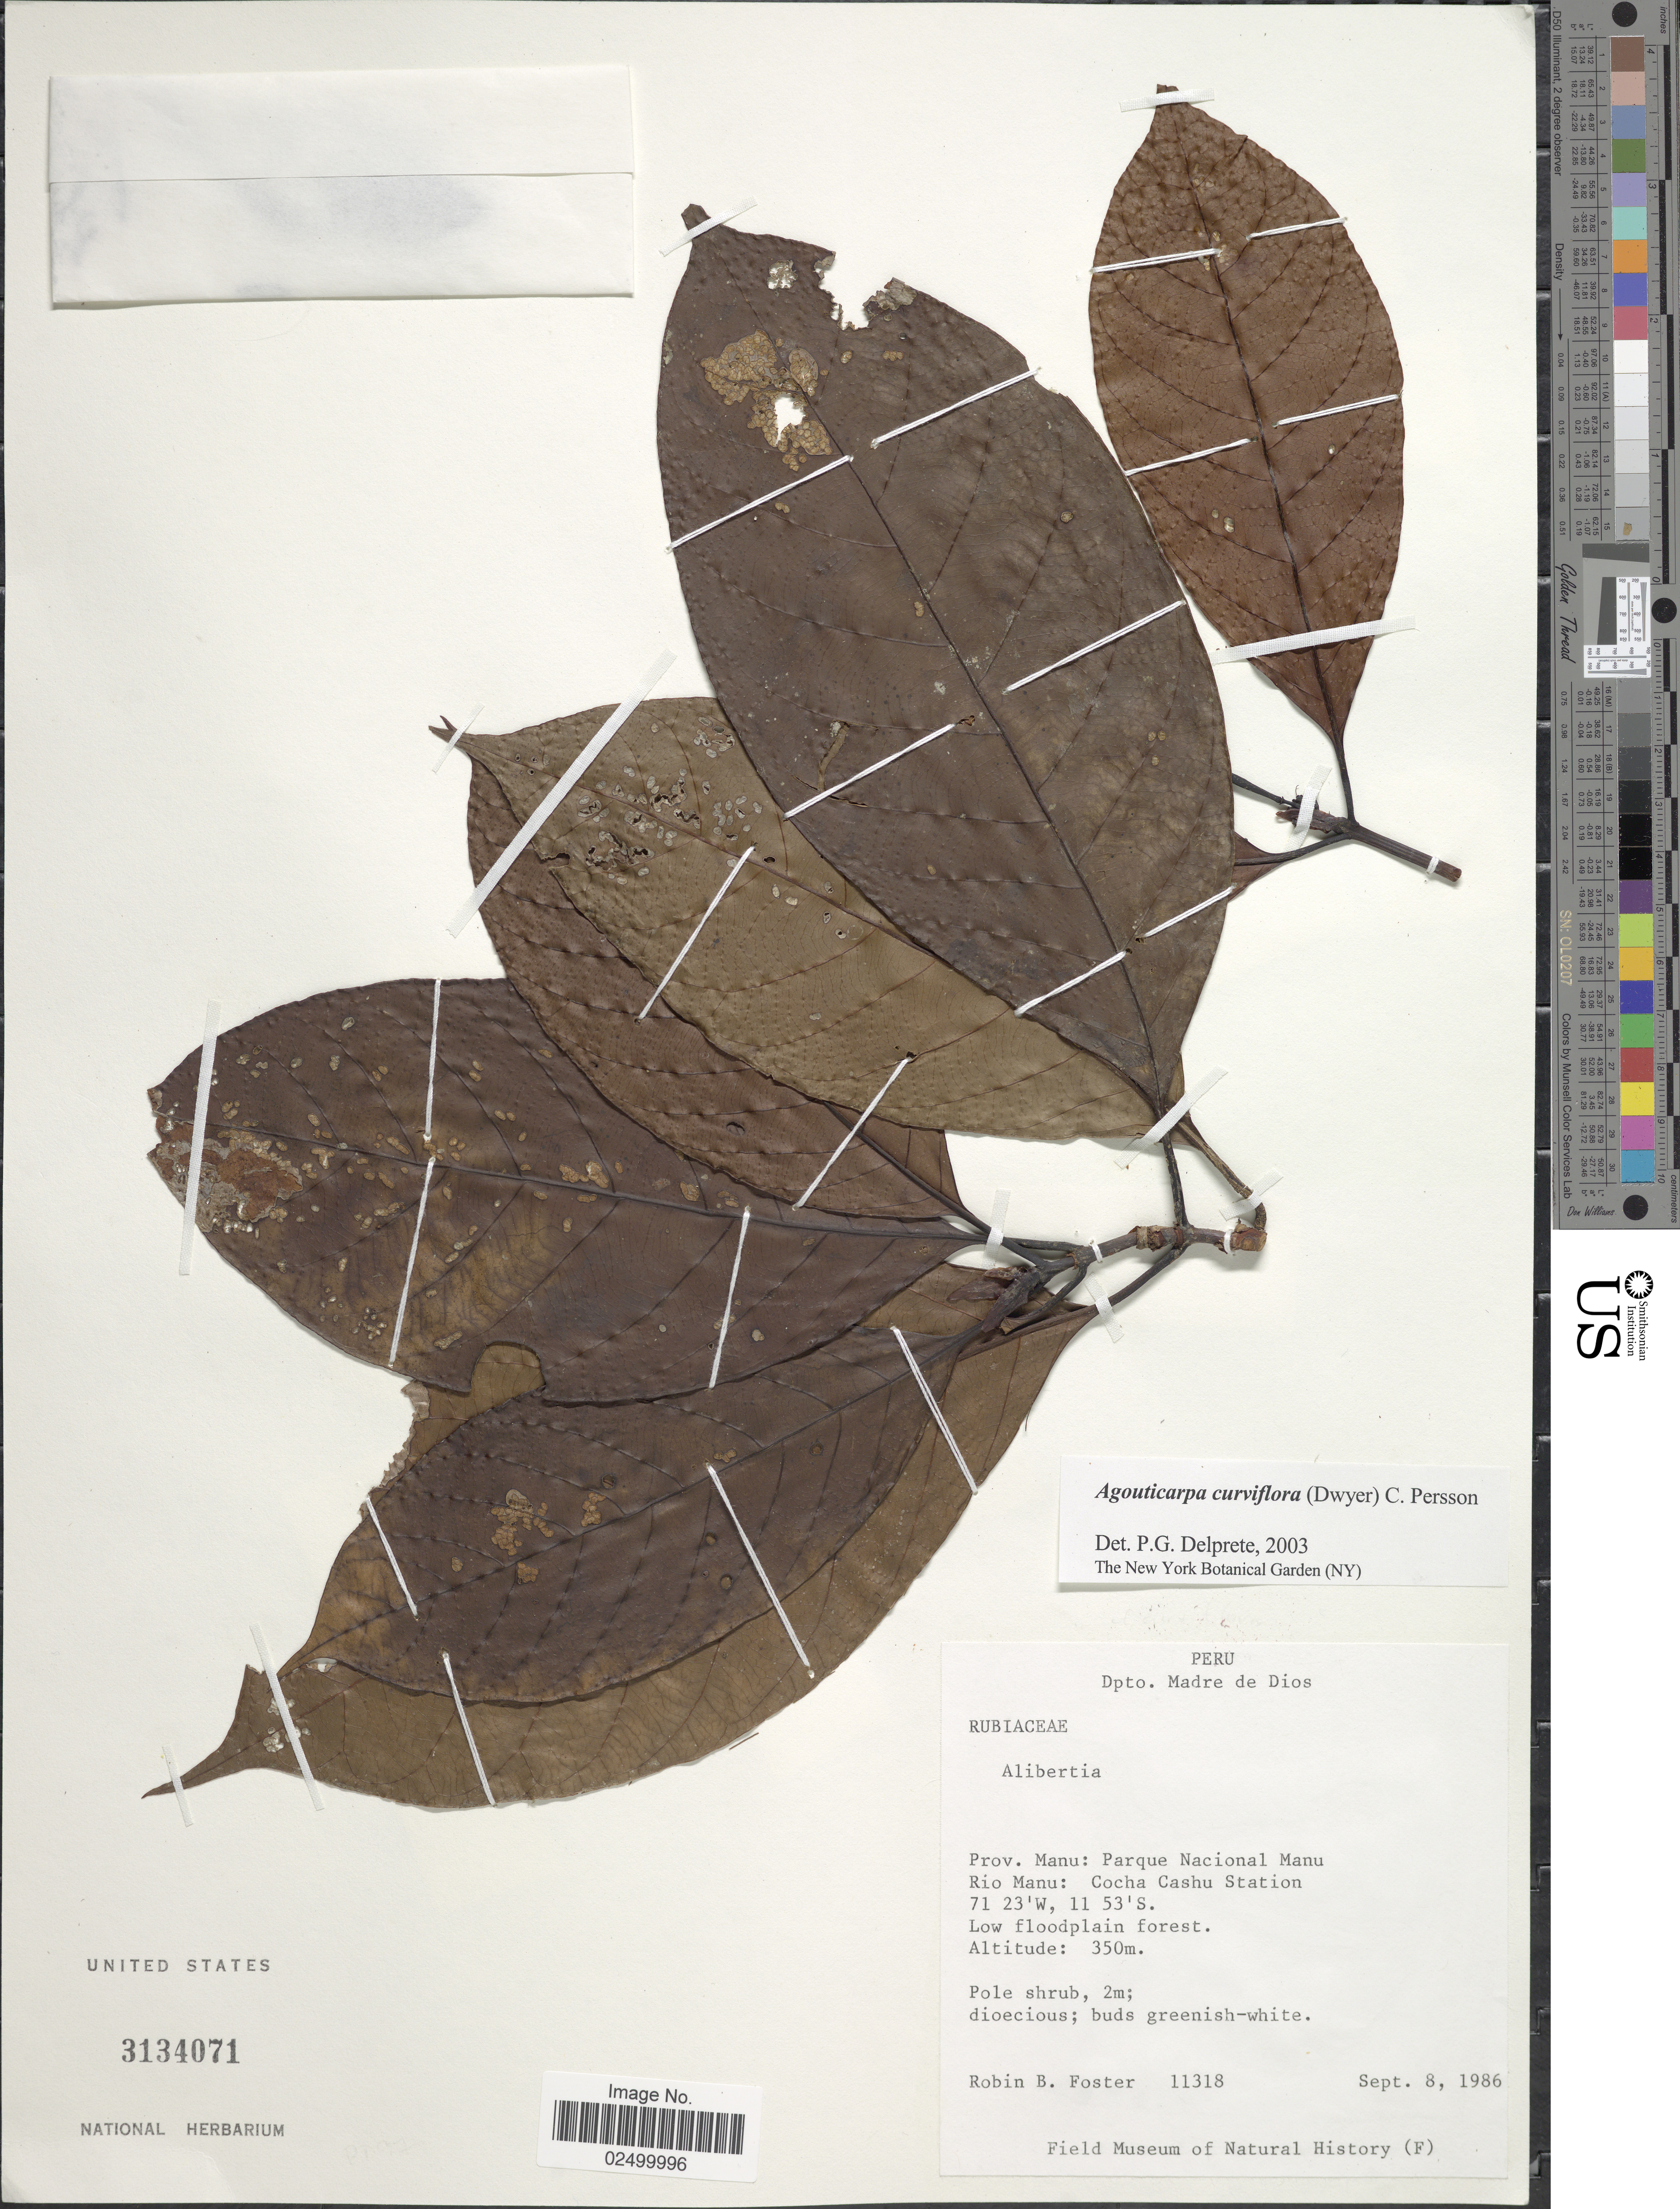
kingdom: Plantae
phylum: Tracheophyta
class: Magnoliopsida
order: Gentianales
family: Rubiaceae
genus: Agouticarpa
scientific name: Agouticarpa curviflora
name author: (Dwyer) C.H. Perss.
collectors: R. B. Foster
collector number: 11318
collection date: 1986-09-08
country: Peru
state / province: Madre de Dios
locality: Prov. Manu: Parque Nacional Manu, Rio Manu: Cocha Cashu Station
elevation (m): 350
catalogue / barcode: US 3134071